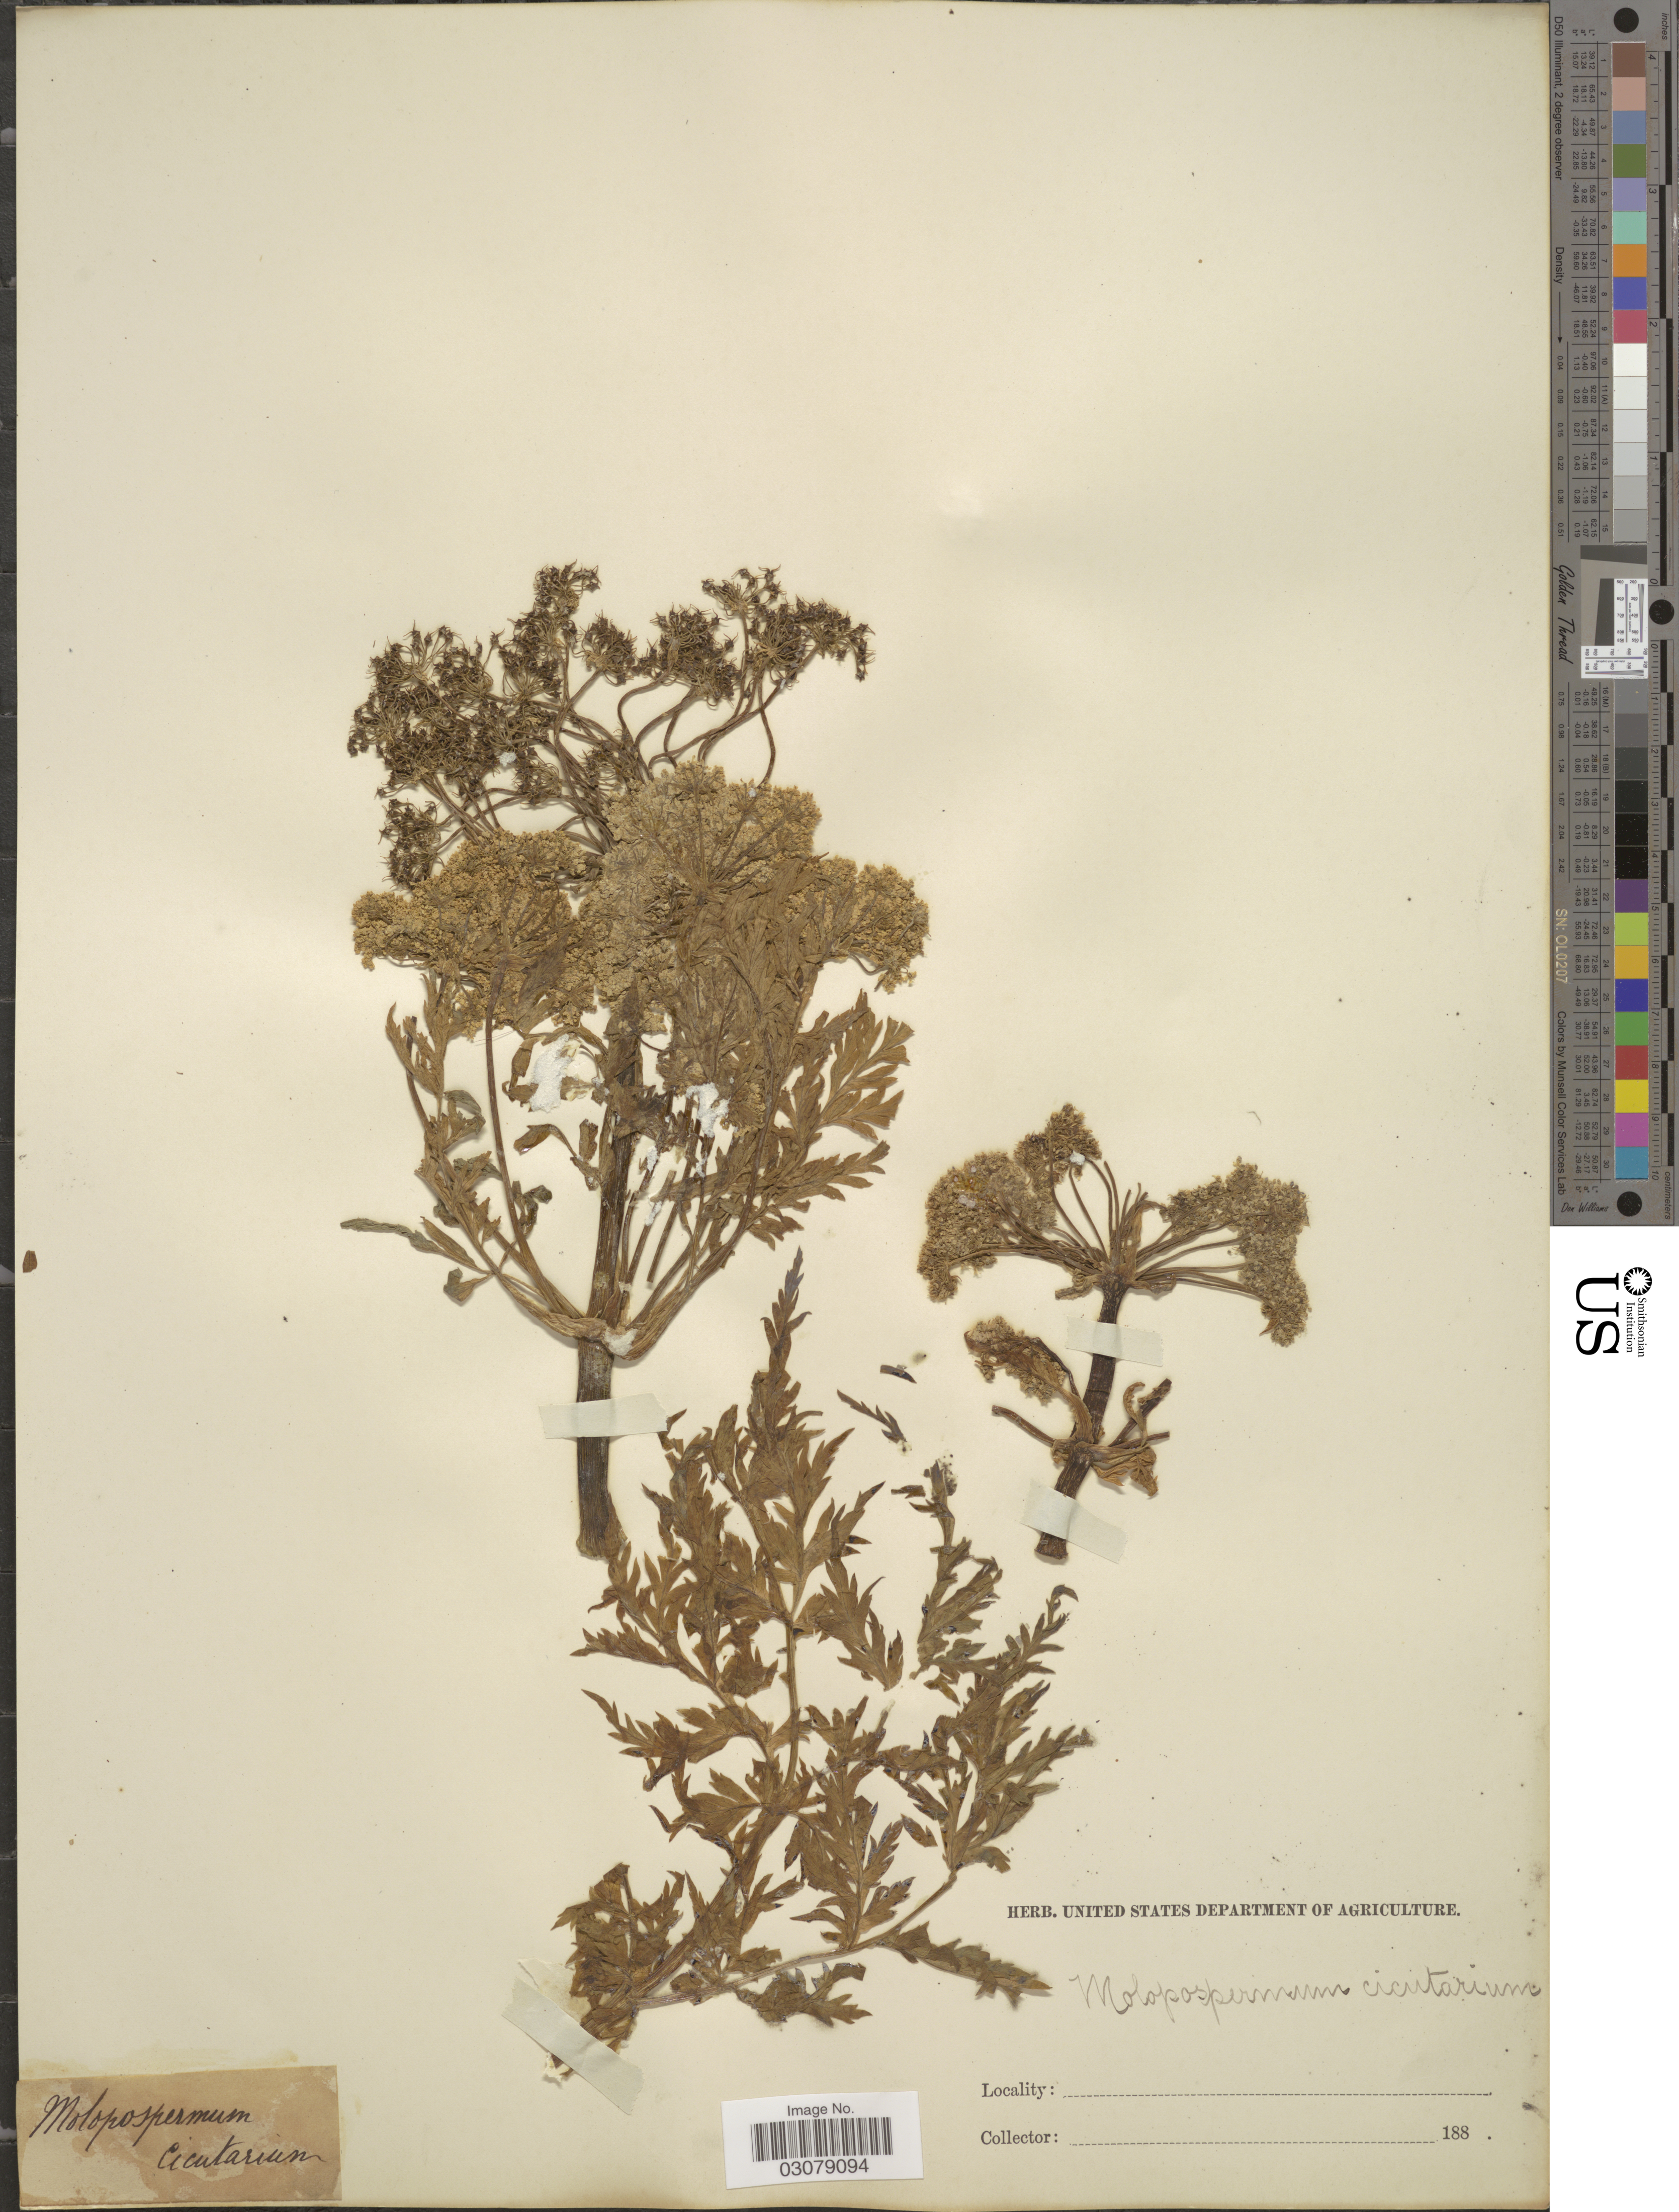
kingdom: Plantae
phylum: Tracheophyta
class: Magnoliopsida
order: Apiales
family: Apiaceae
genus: Molopospermum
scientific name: Molopospermum cicutarium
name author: (Lam.) DC.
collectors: ex herb. U. S. Department of Agriculture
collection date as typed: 188